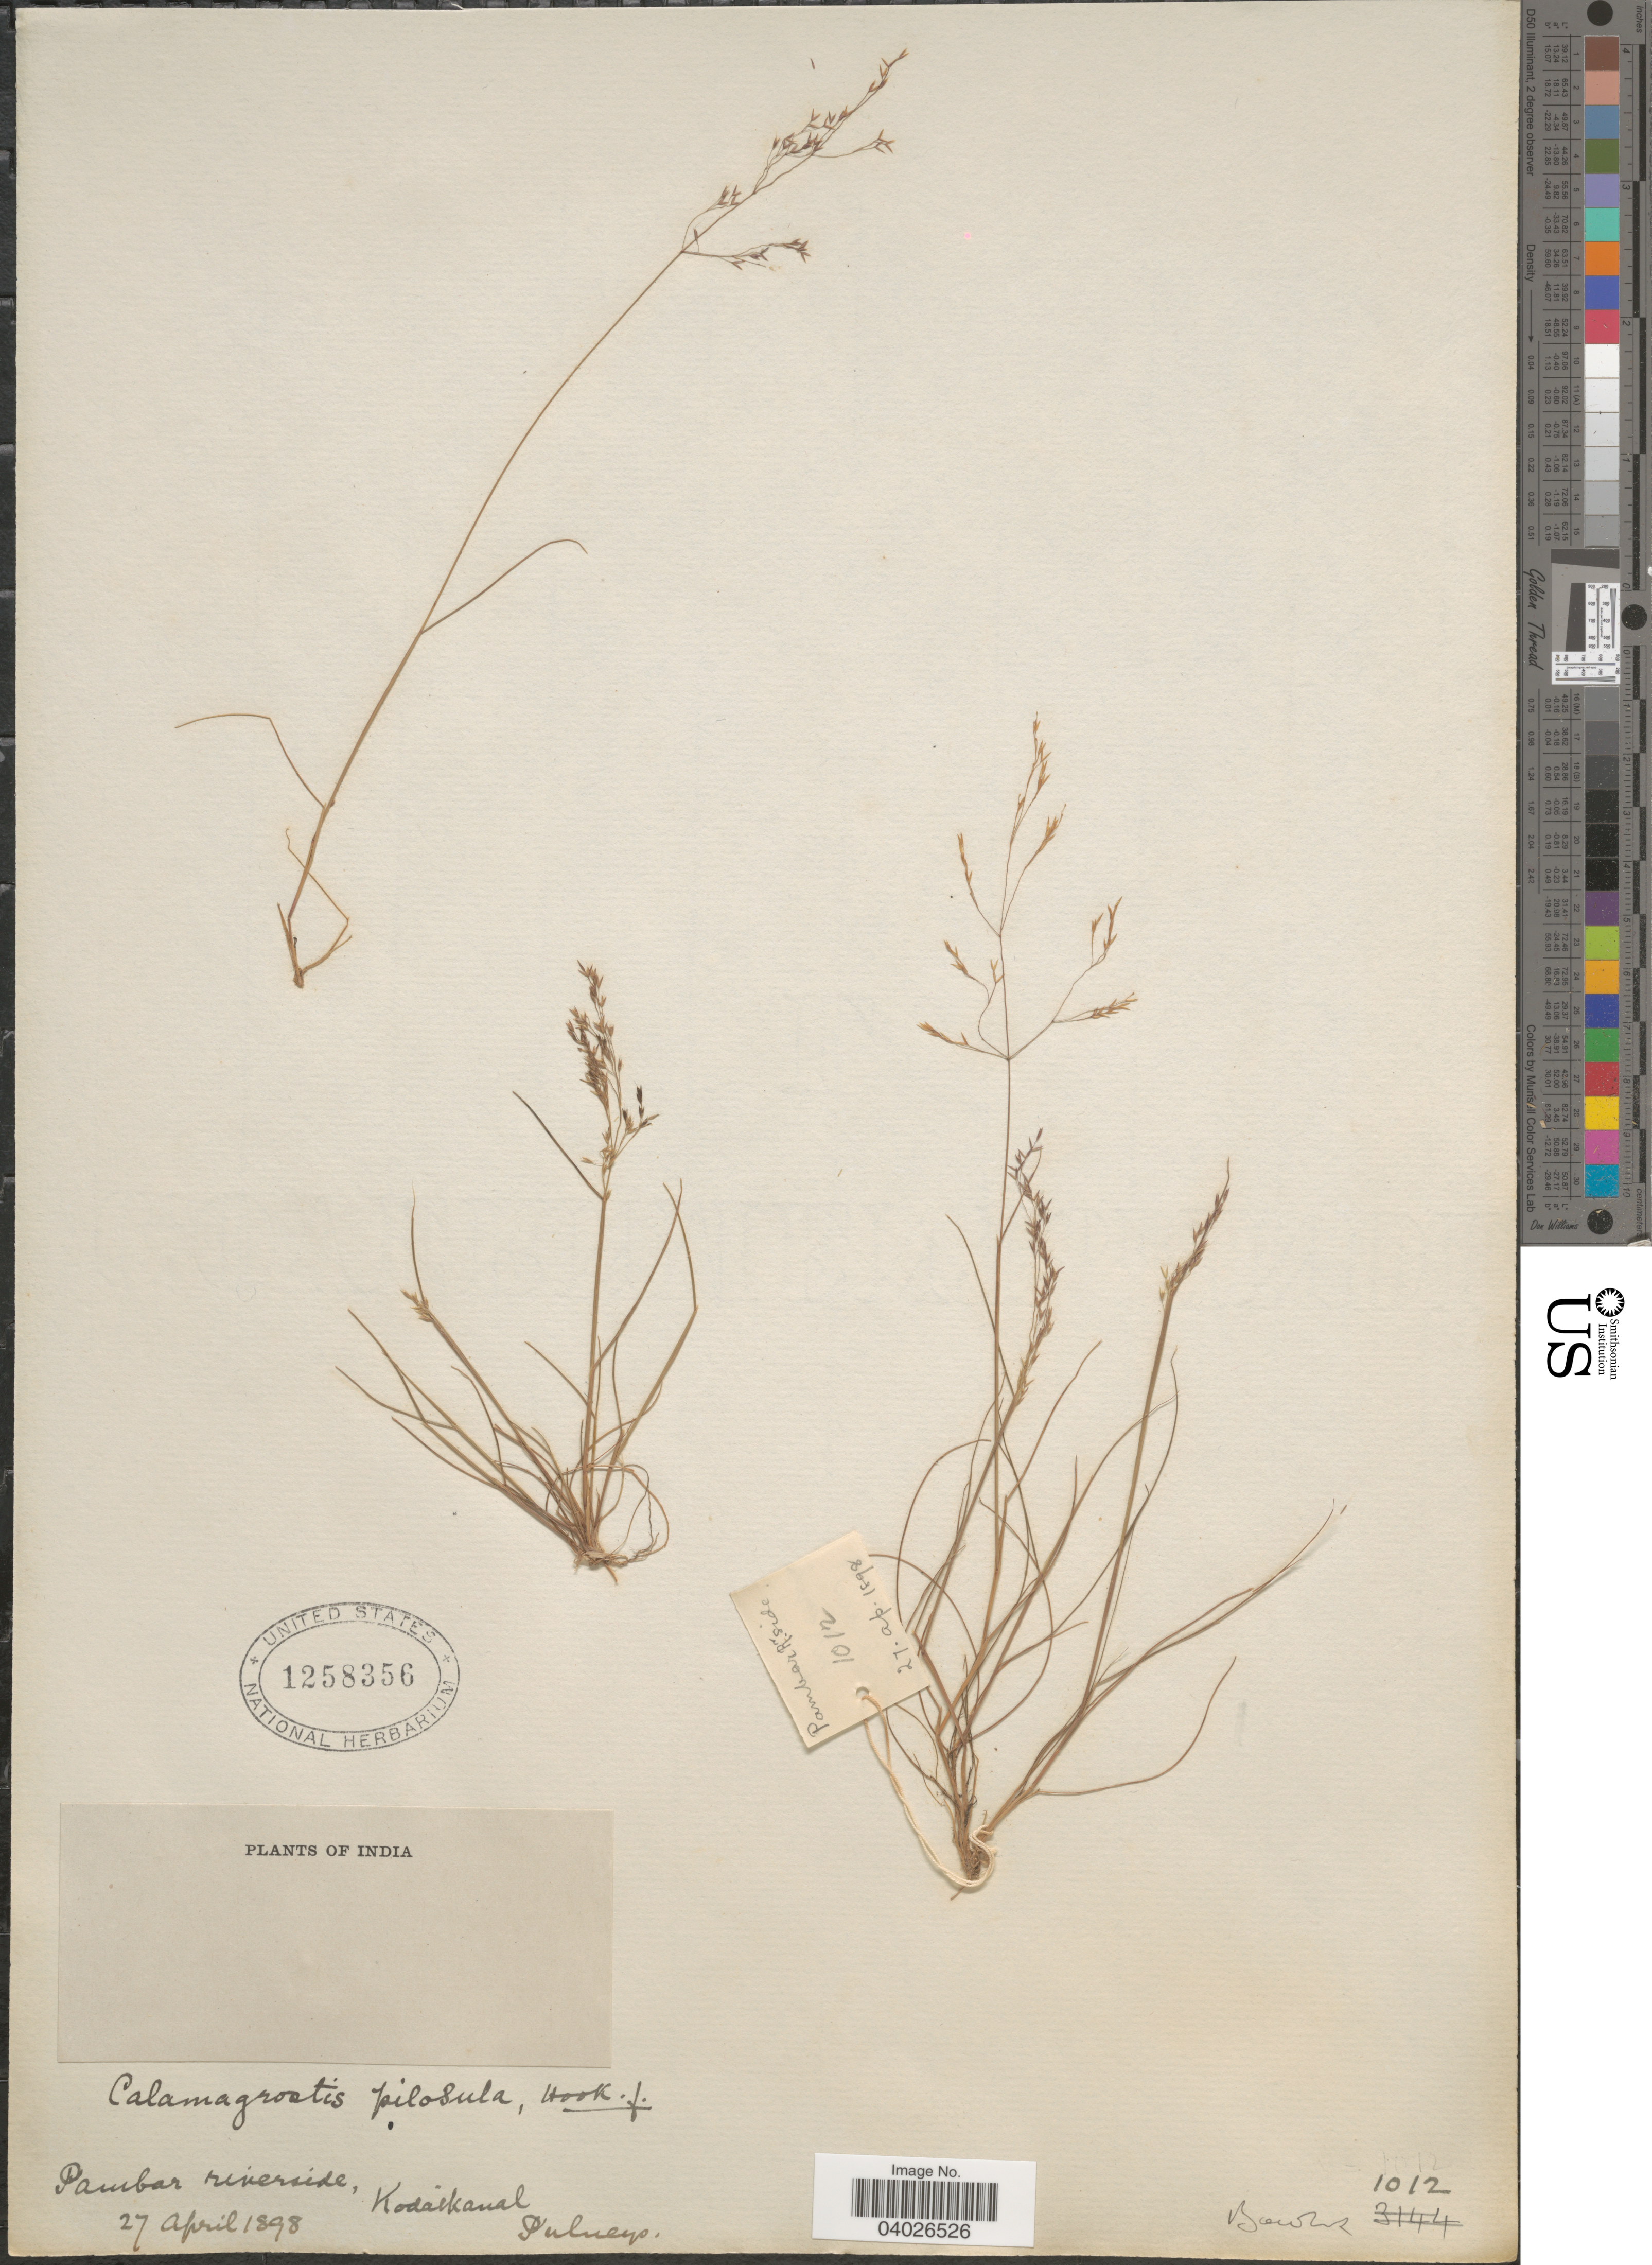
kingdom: Plantae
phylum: Tracheophyta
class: Liliopsida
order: Poales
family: Poaceae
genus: Agrostis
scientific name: Agrostis pilosula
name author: Trin.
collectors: Bowles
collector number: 1012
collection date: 1898-04-27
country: India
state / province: Tamil Nadu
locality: Pambar riverside, Kodaikanal. Pulneys.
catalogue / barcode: US 1258356